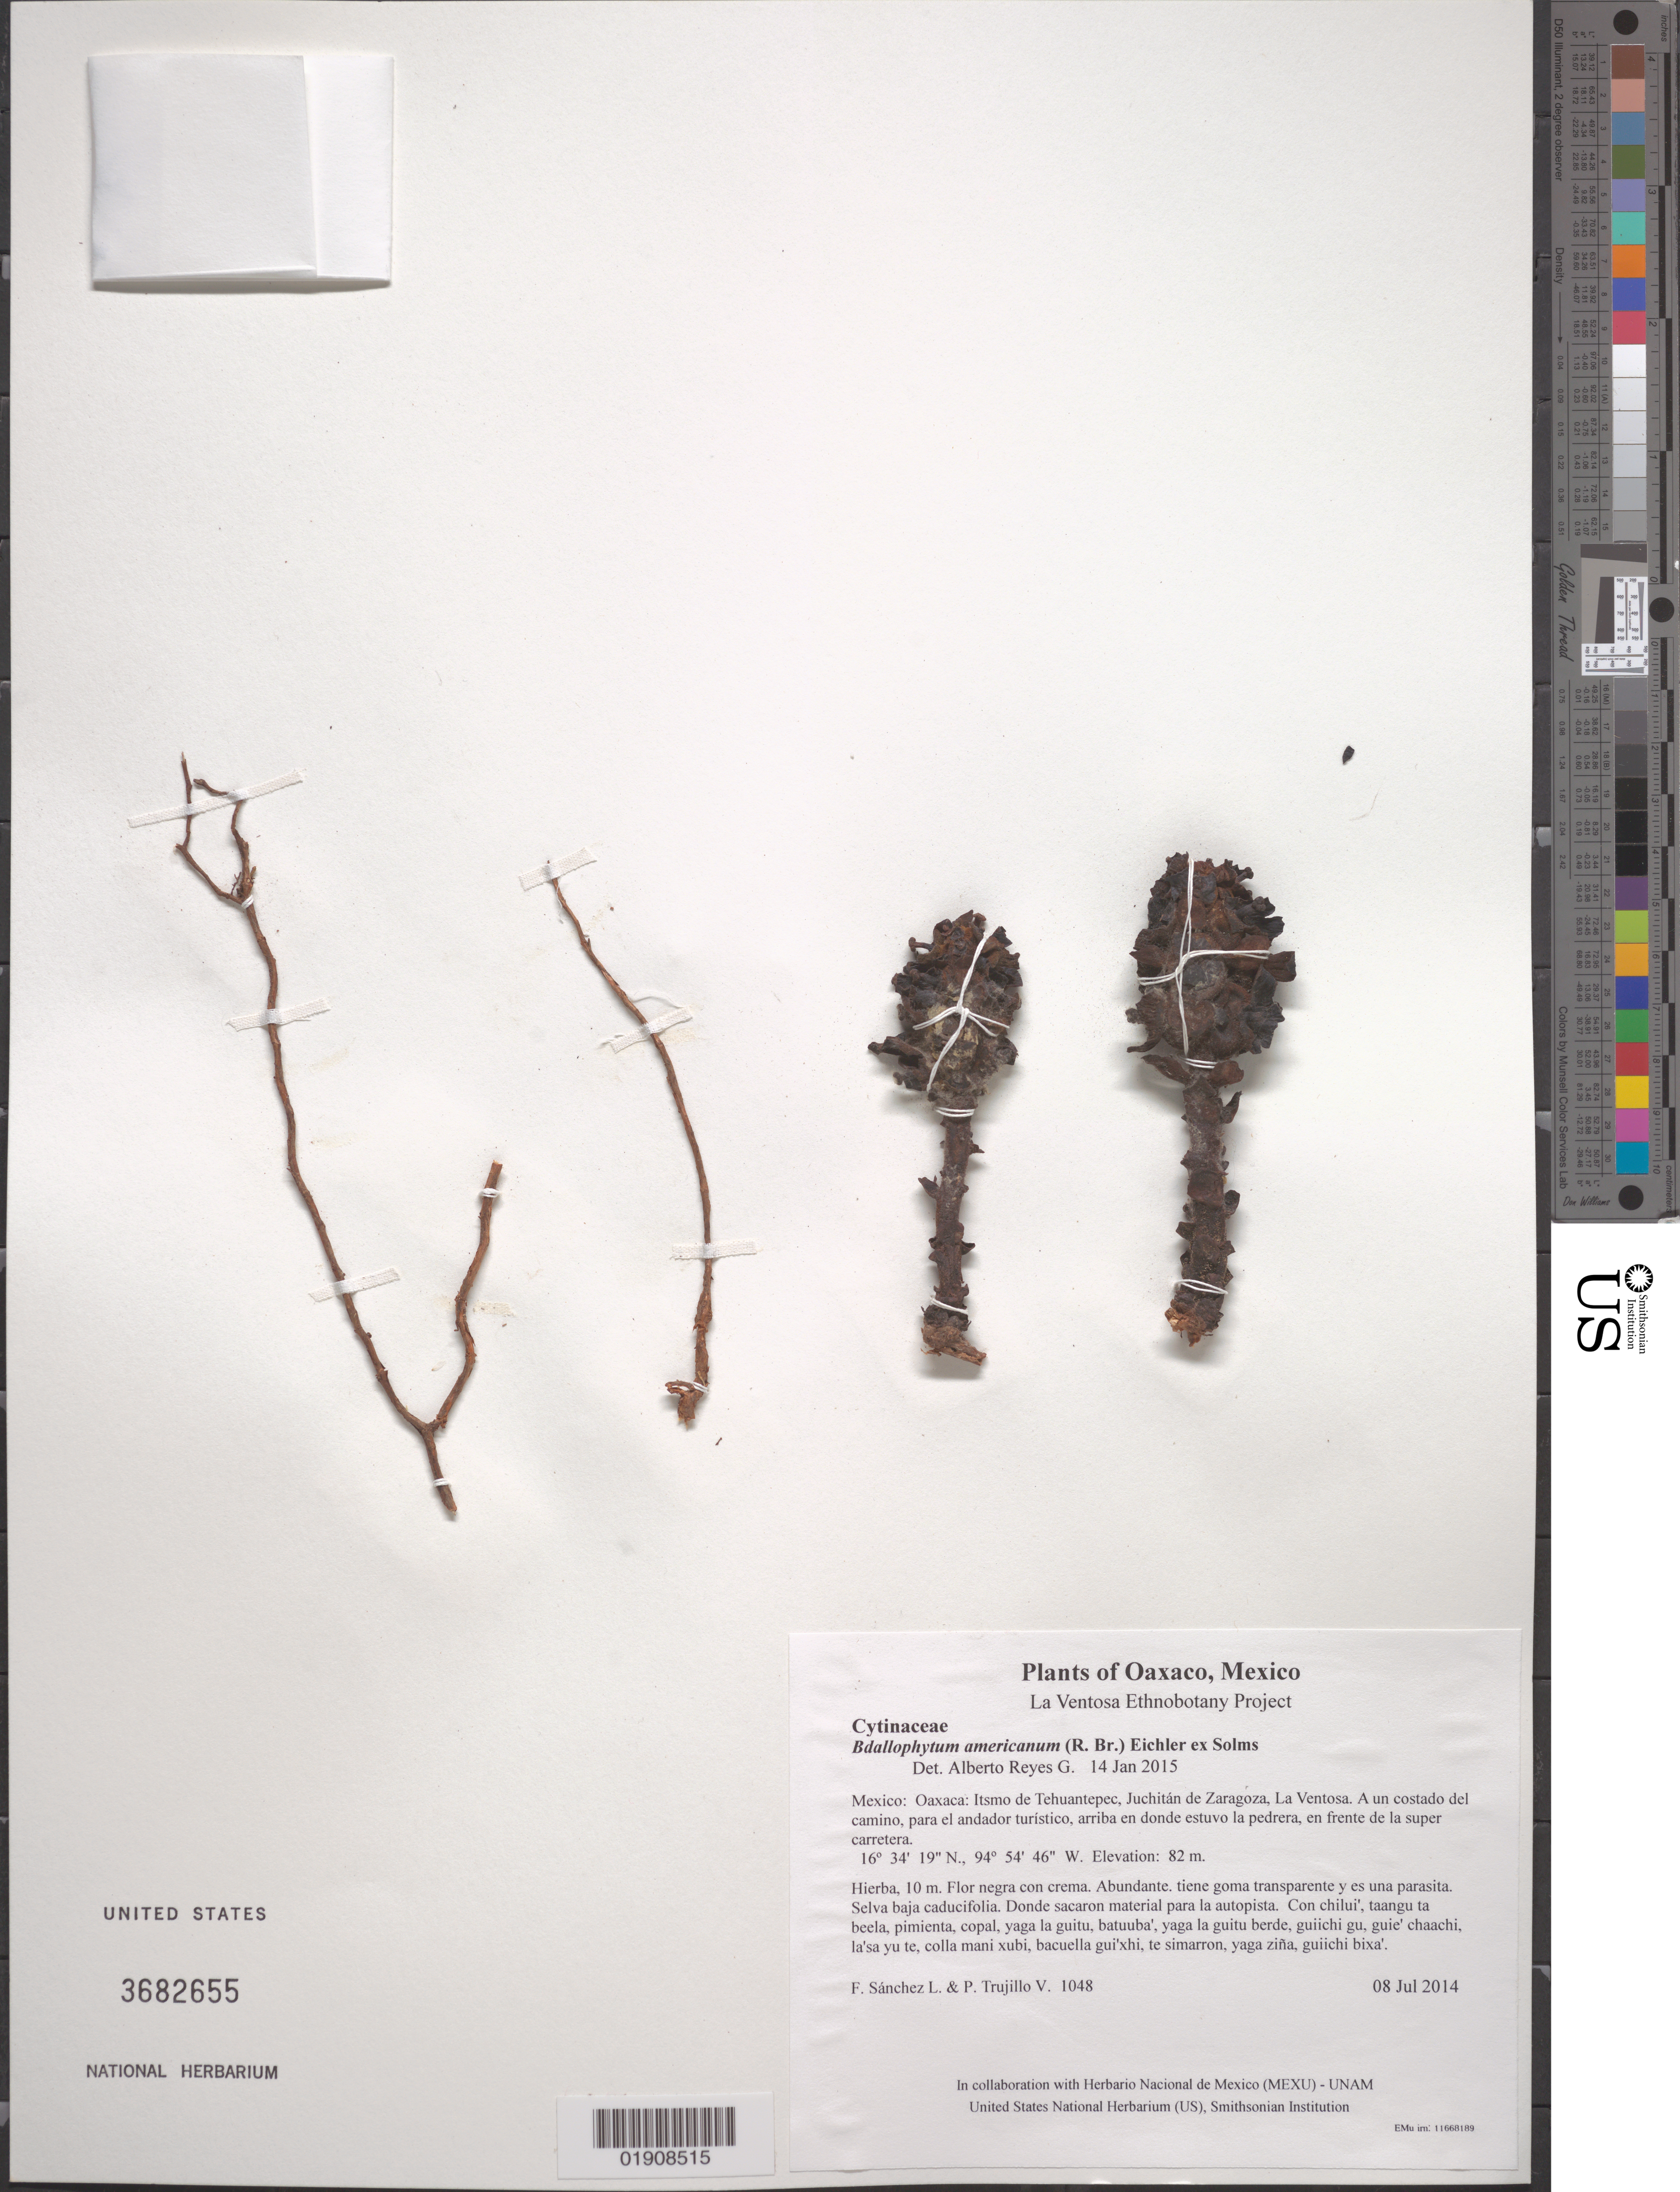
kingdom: Plantae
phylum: Tracheophyta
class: Magnoliopsida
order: Malvales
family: Cytinaceae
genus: Bdallophytum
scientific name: Bdallophytum americanum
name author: (R. Br.) Eichler ex Solms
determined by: Reyes García, A.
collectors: F. Sánchez L. & P. Trujillo V.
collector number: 1048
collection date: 2014-07-08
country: Mexico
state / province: Oaxaca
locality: Itsmo de Tehuantepec, Juchitán de Zaragoza, La Ventosa. A un costado del camino, para el andador turístico, arriba en donde estuvo la pedrera, en frente de la super carretera.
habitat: Selva baja caducifolia. Donde sacaron material para la autopista.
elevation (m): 82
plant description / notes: JEBOT, MEXU, SERO; Hongo. 10 m. Guie' nayaase ne nayu. Stale.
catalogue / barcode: US 3682655